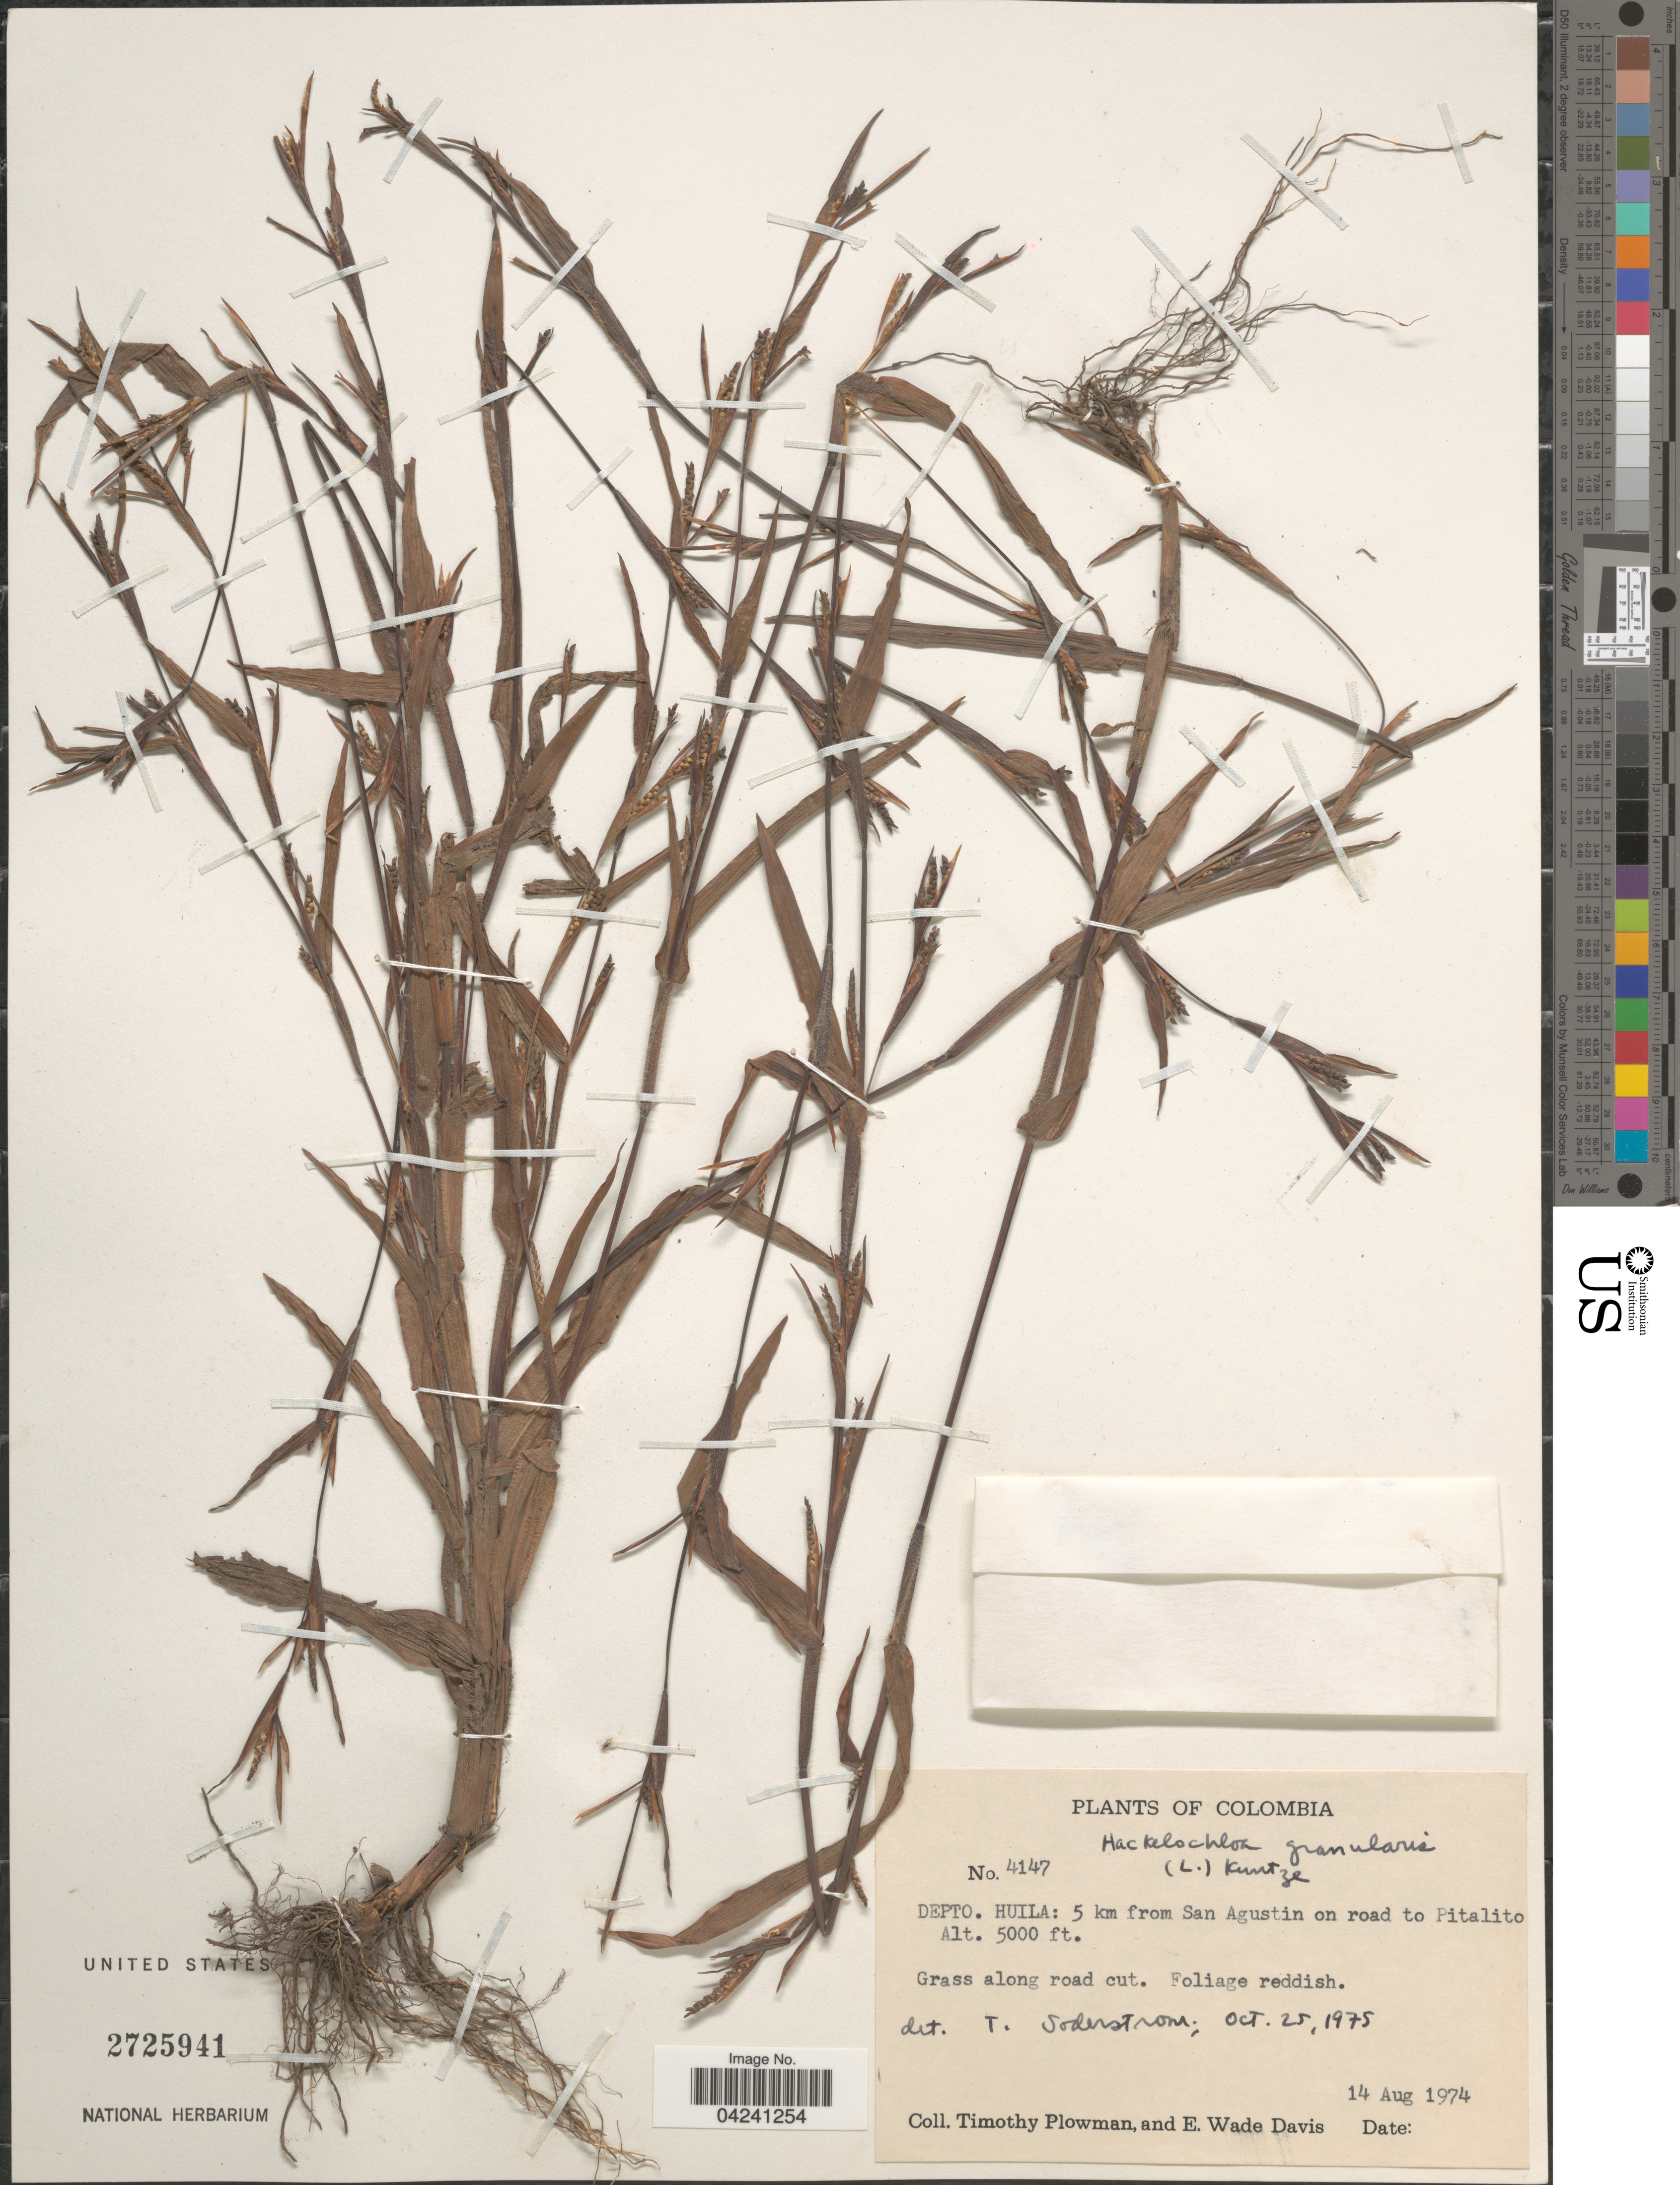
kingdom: Plantae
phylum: Tracheophyta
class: Liliopsida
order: Poales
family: Poaceae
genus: Hackelochloa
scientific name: Hackelochloa granularis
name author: (L.) Kuntze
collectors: T. Plowman & E. Wade-Davis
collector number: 4147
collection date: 1974-08-14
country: Colombia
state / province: Huila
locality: Depto. Huila: 5 km from San Agustin on road to Pitalito.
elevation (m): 1524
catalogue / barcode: US 2725941